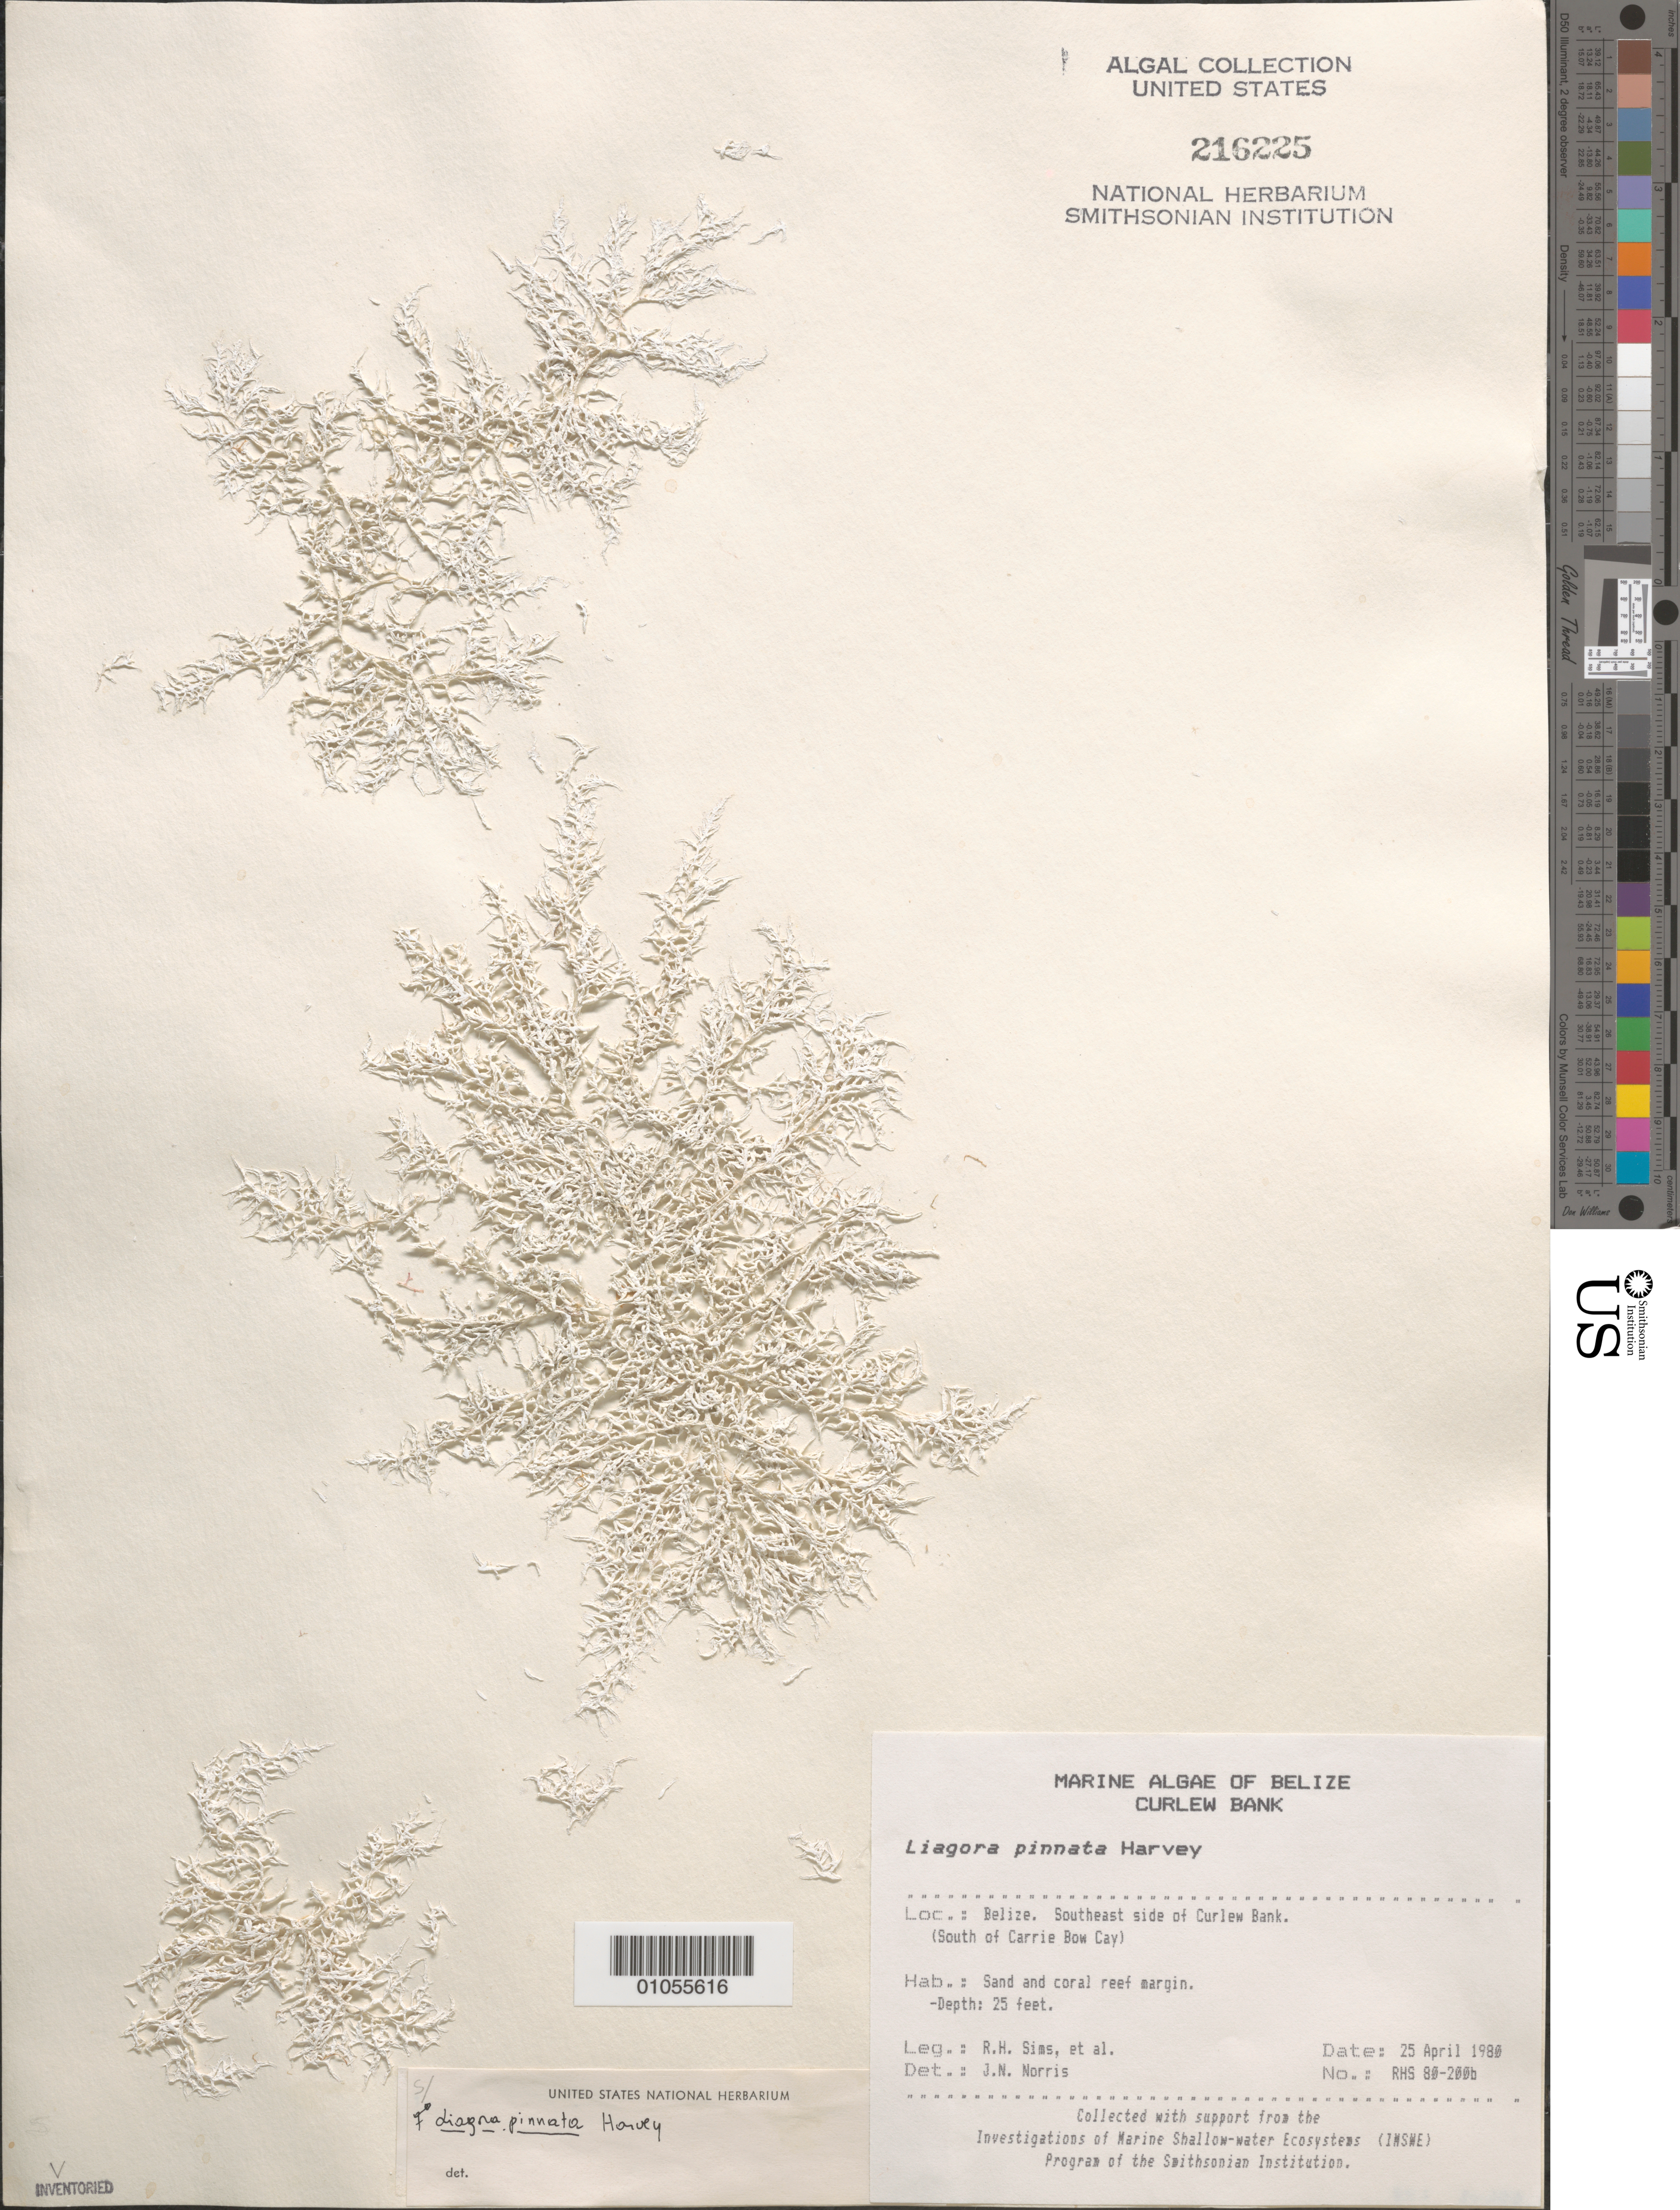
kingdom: Plantae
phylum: Rhodophyta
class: Florideophyceae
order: Nemaliales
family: Liagoraceae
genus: Liagora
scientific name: Liagora pinnata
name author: Harv.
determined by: Norris, James N.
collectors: R. H. Sims & et al.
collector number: RHS 80-200B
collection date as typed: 25 Apr 1980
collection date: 1980-04-25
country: Belize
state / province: Stann Creek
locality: Curlew Bank, south of Carrie Bow Cay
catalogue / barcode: US 216225